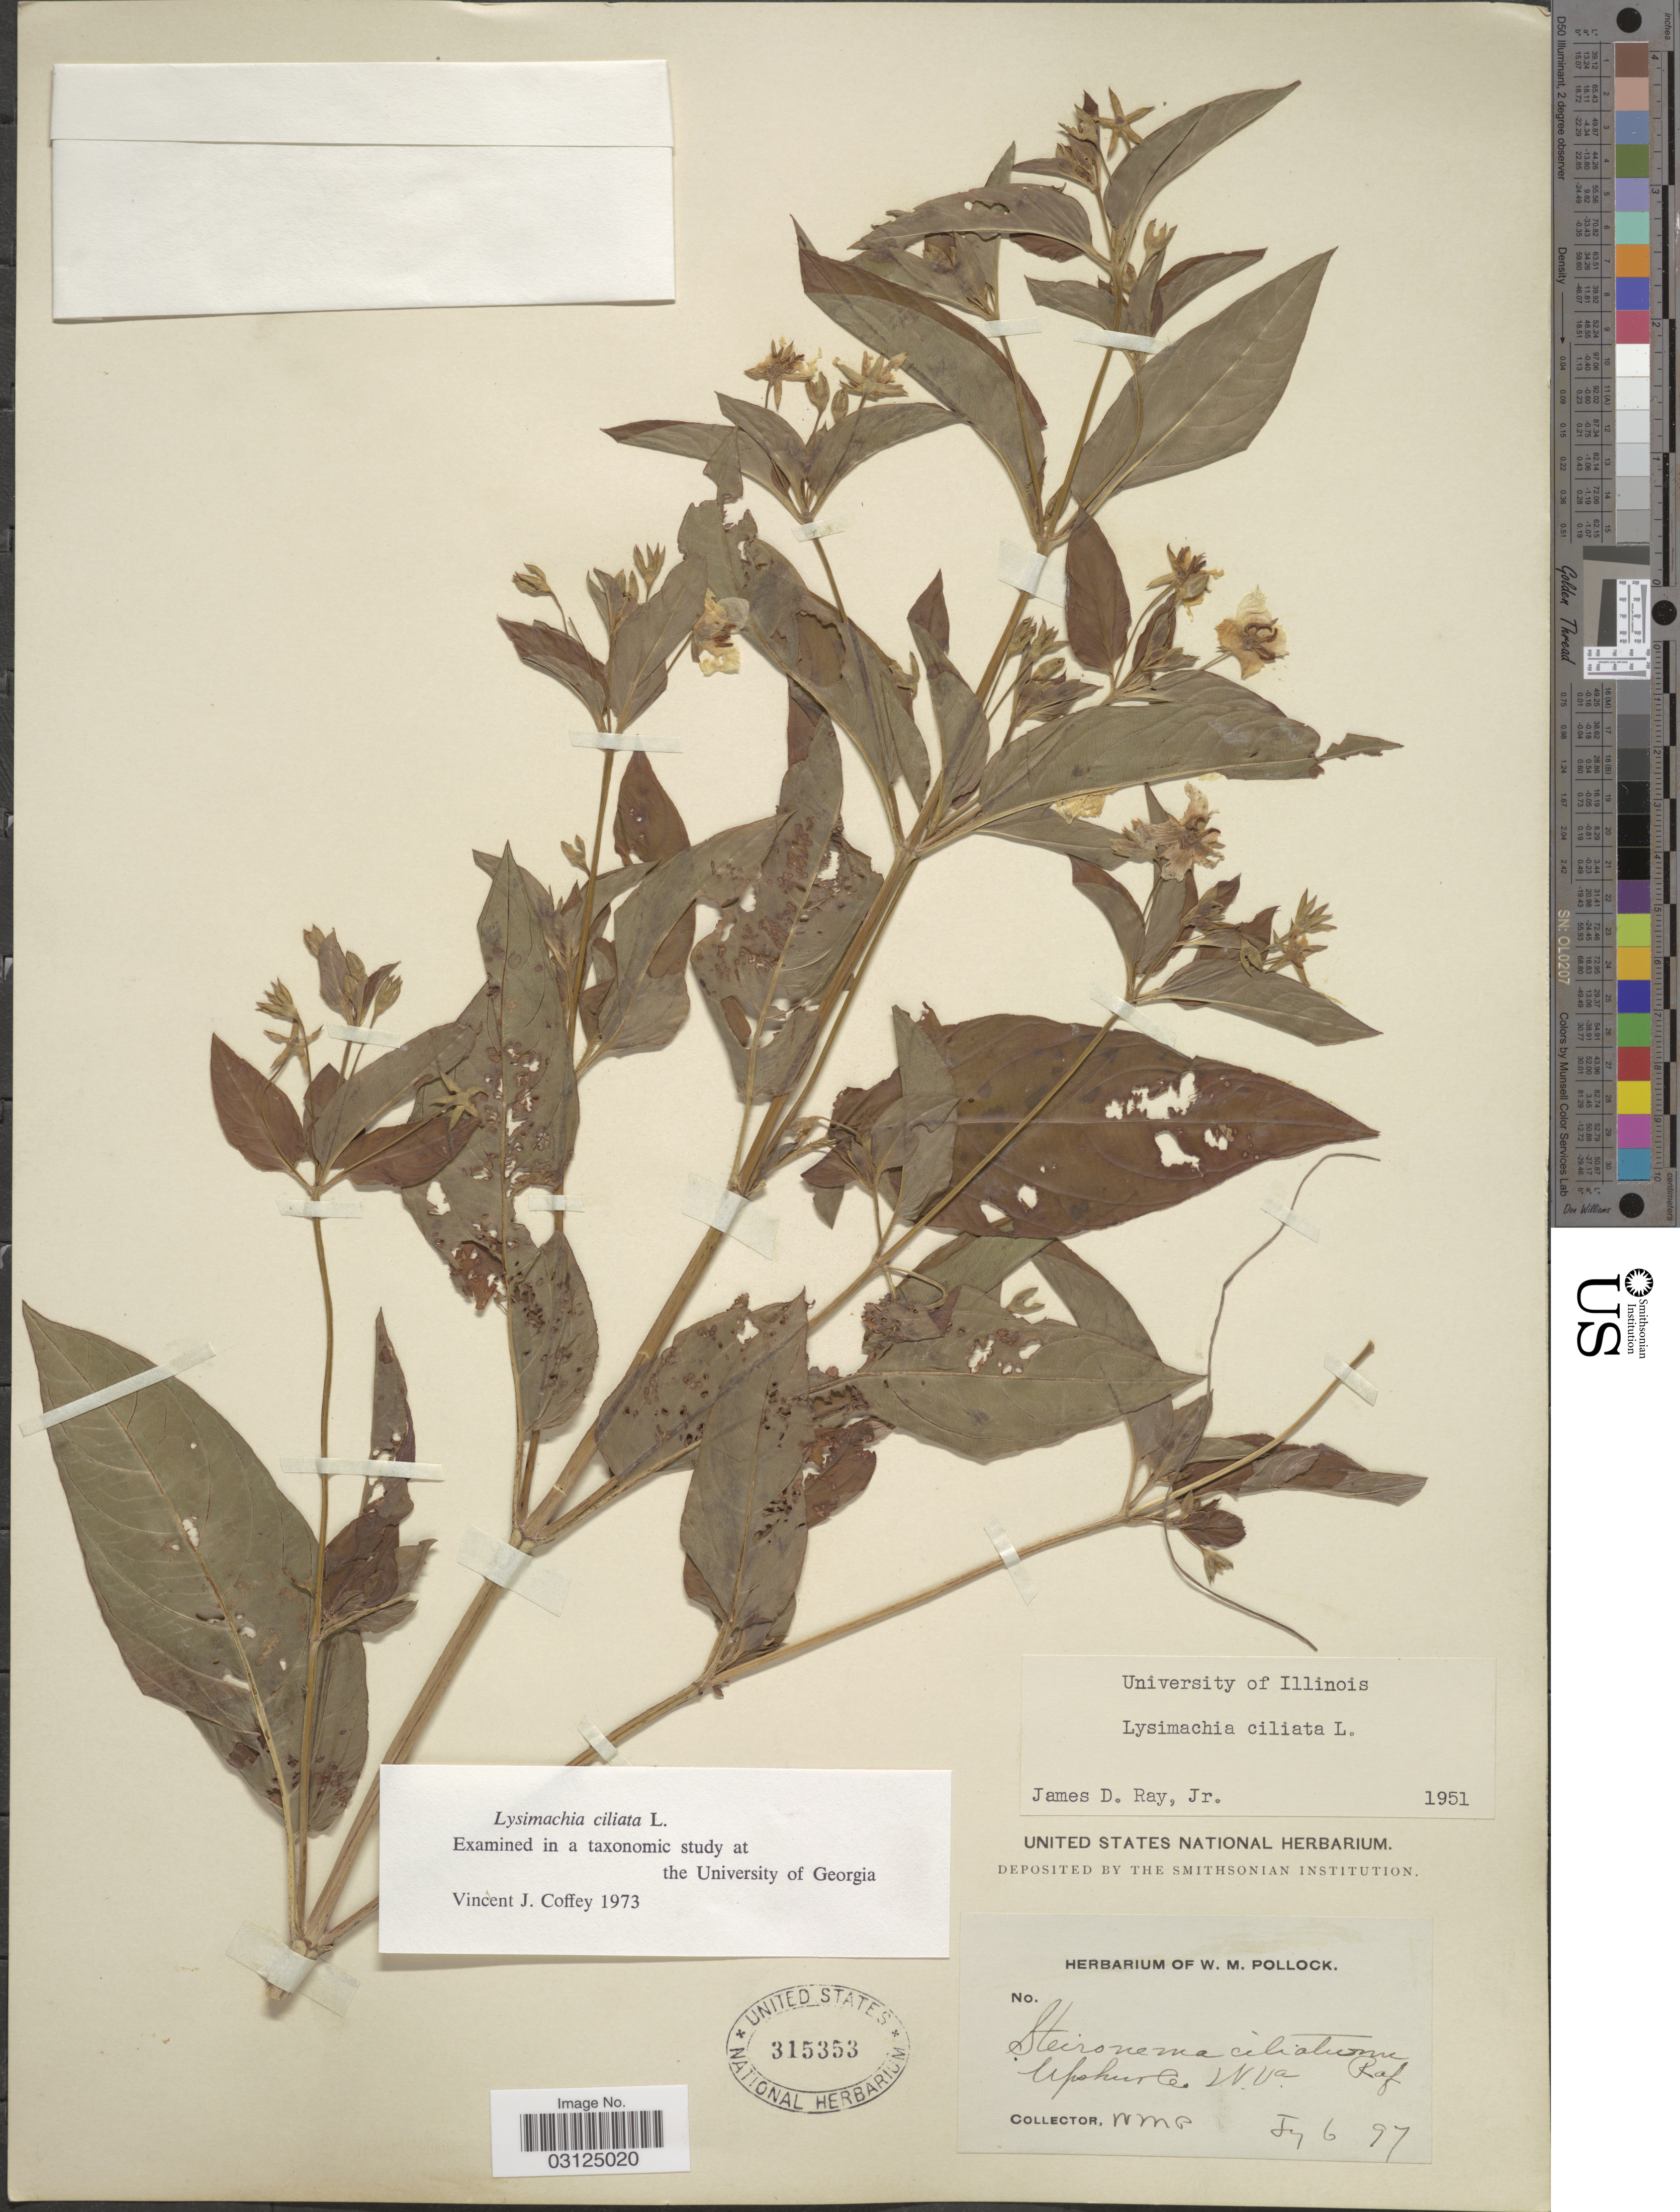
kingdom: Plantae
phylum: Tracheophyta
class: Magnoliopsida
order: Ericales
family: Primulaceae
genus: Lysimachia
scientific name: Lysimachia ciliata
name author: L.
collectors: W. M. Pollock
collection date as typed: Jy 6 97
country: United States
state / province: West Virginia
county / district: Upshur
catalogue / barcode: US 315353